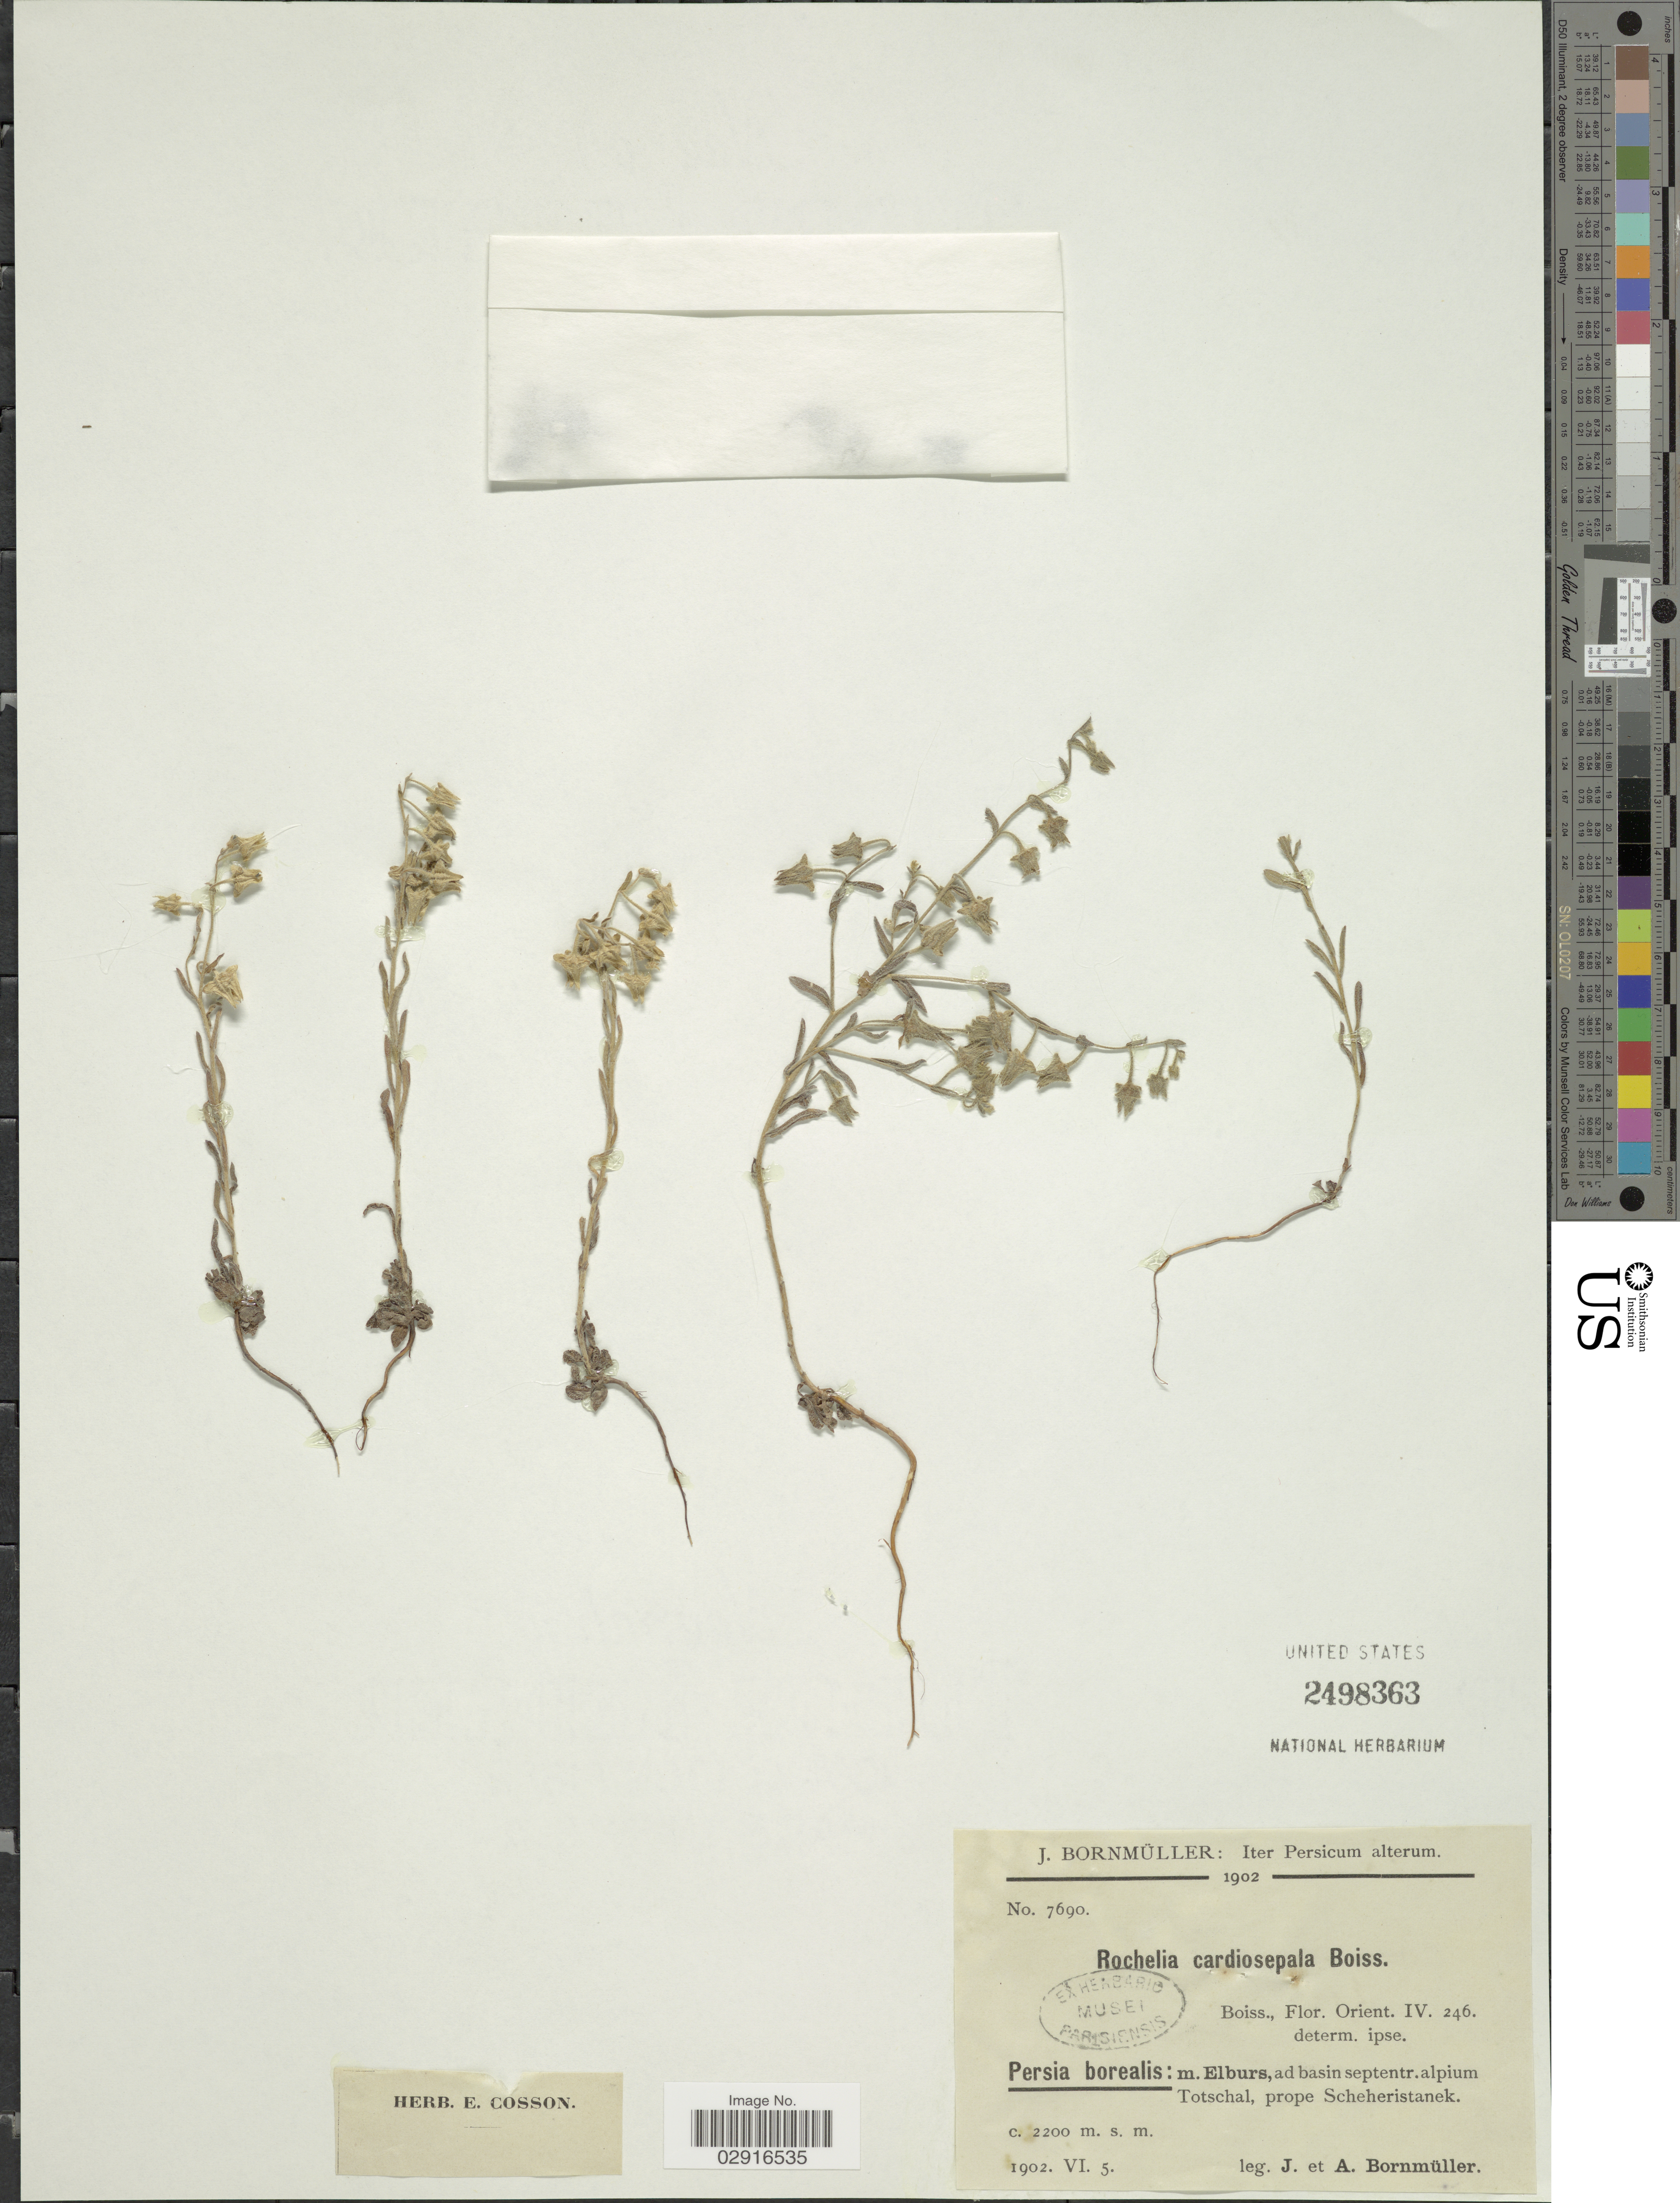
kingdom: Plantae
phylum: Tracheophyta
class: Magnoliopsida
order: Boraginales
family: Boraginaceae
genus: Rochelia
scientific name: Rochelia cardiosepala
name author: Bunge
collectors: J. Bornmüller & A. Bornmüller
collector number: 7690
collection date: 1902-06-05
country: Iran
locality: Persia borealis: m. Elburs, ad basin septentr. alpium Totschal, prope Scheheristanek.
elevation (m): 2200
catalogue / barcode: US 2498363